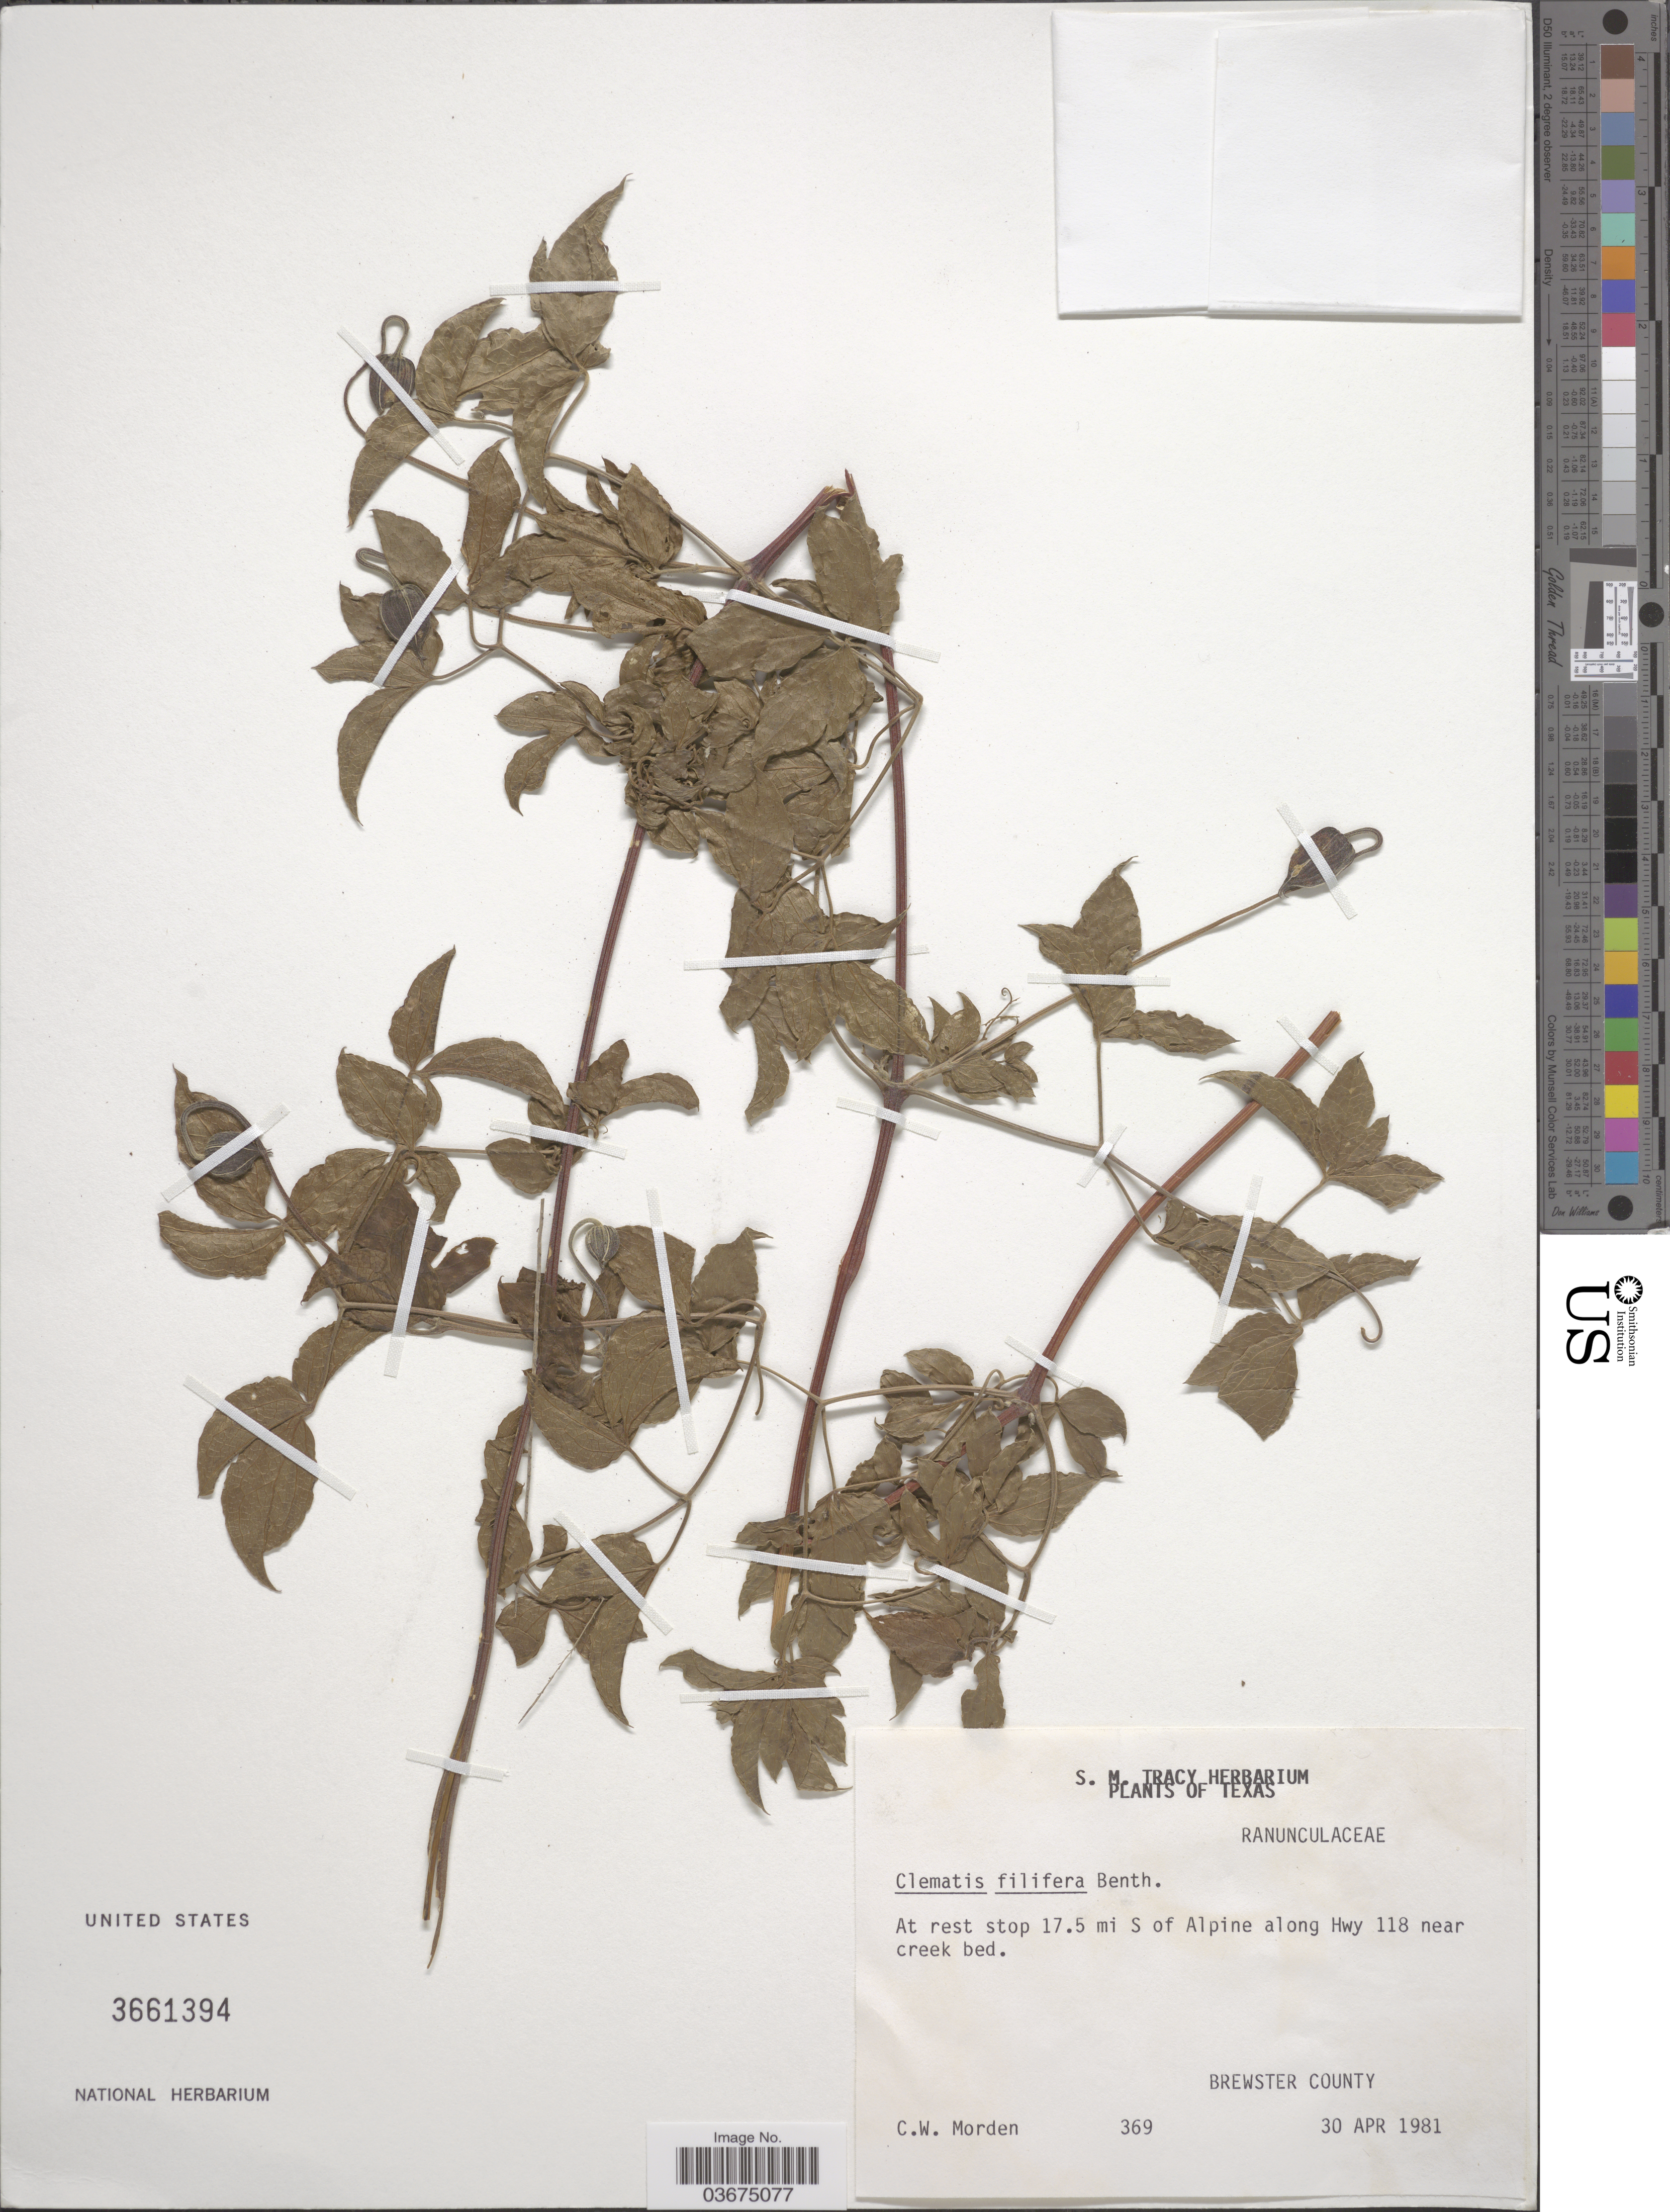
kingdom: Plantae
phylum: Tracheophyta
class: Magnoliopsida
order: Ranunculales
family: Ranunculaceae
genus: Clematis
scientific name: Clematis filifera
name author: Benth.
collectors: C. Morden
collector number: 369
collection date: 1981-04-30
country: United States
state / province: Texas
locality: At rest stop 17.5 mi S of Alpine along Hwy 118 near creek bed. Brewster County.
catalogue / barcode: US 3661394